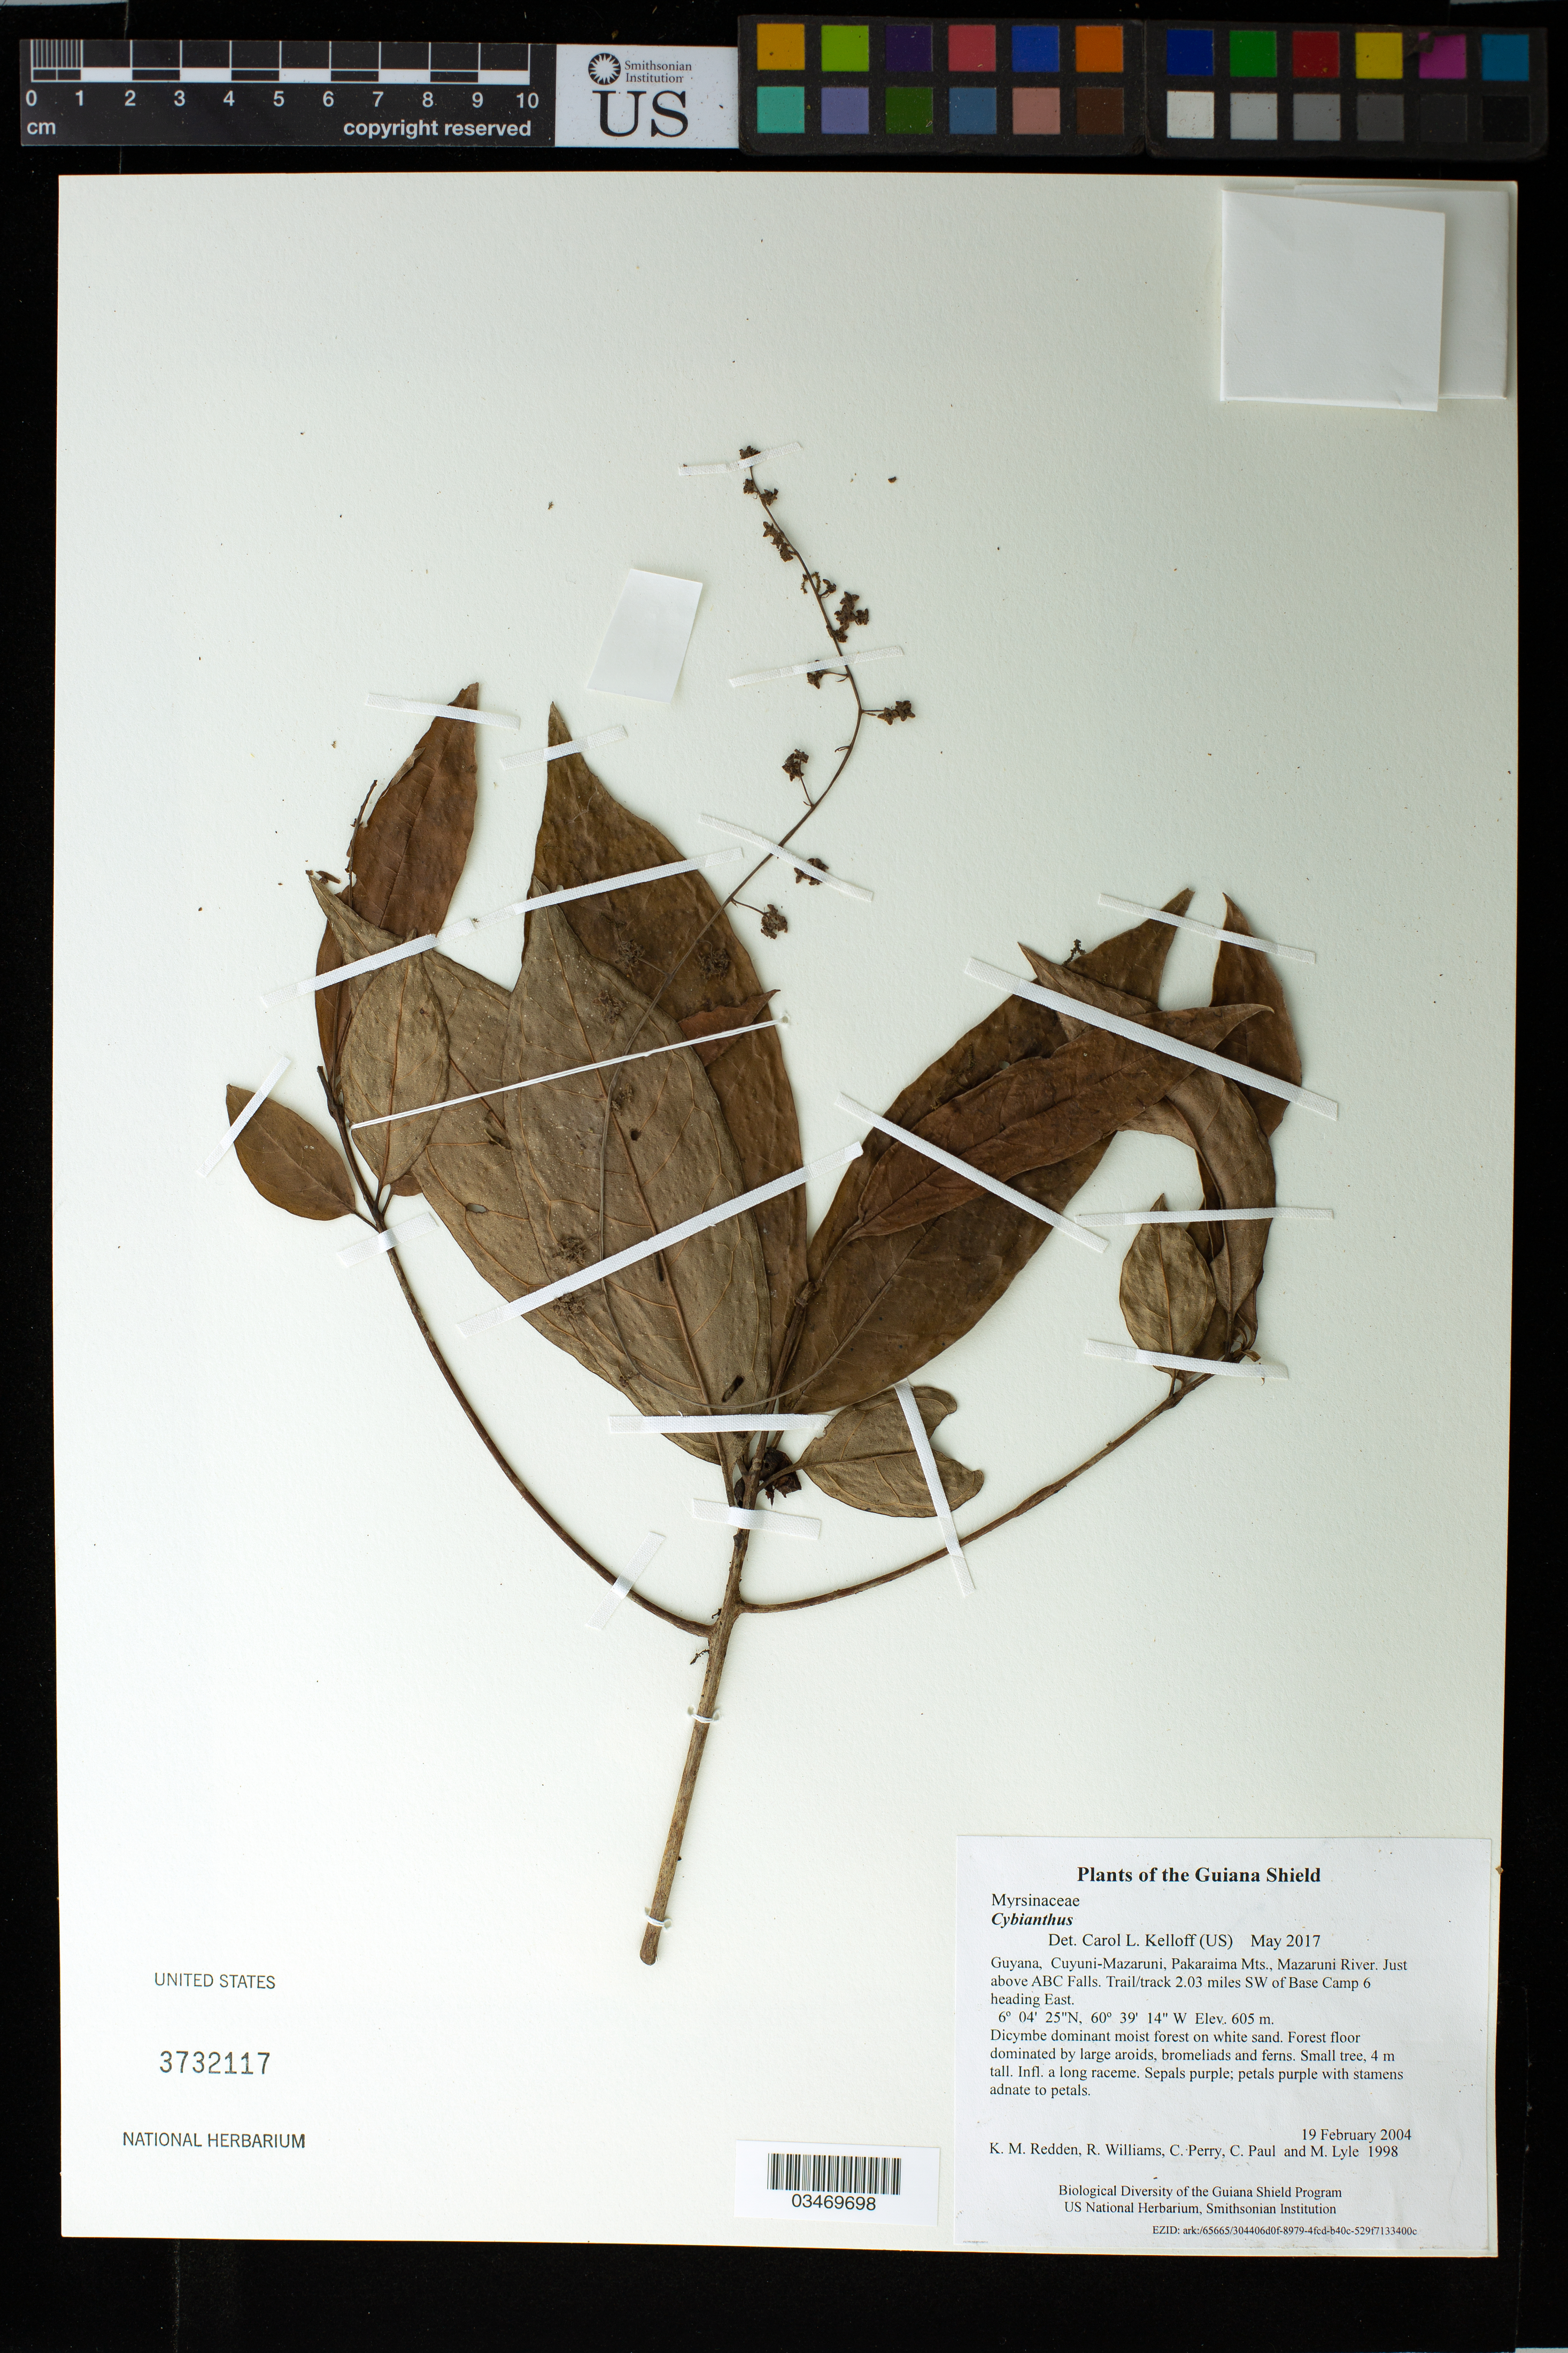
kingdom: Plantae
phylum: Tracheophyta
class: Magnoliopsida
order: Ericales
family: Primulaceae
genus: Cybianthus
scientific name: Cybianthus sp.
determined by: Kelloff, Carol L., (US), Smithsonian Institution - National Museum of Natural History (UNITED STATES)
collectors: K. M. Redden, R. Williams, C. Perry, C. Paul & M. Lyle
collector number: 1998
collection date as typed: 19 February 2004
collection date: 2004-02-19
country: Guyana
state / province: Cuyuni-Mazaruni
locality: Pakaraima Mts., Mazaruni River. Just above ABC Falls. Trail/track 2.03 miles SW of Base Camp 6 heading East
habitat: Dicymbe dominant moist forest on white sand. Forest floor dominated by large aroids, bromeliads and ferns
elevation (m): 605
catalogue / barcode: US 3732117